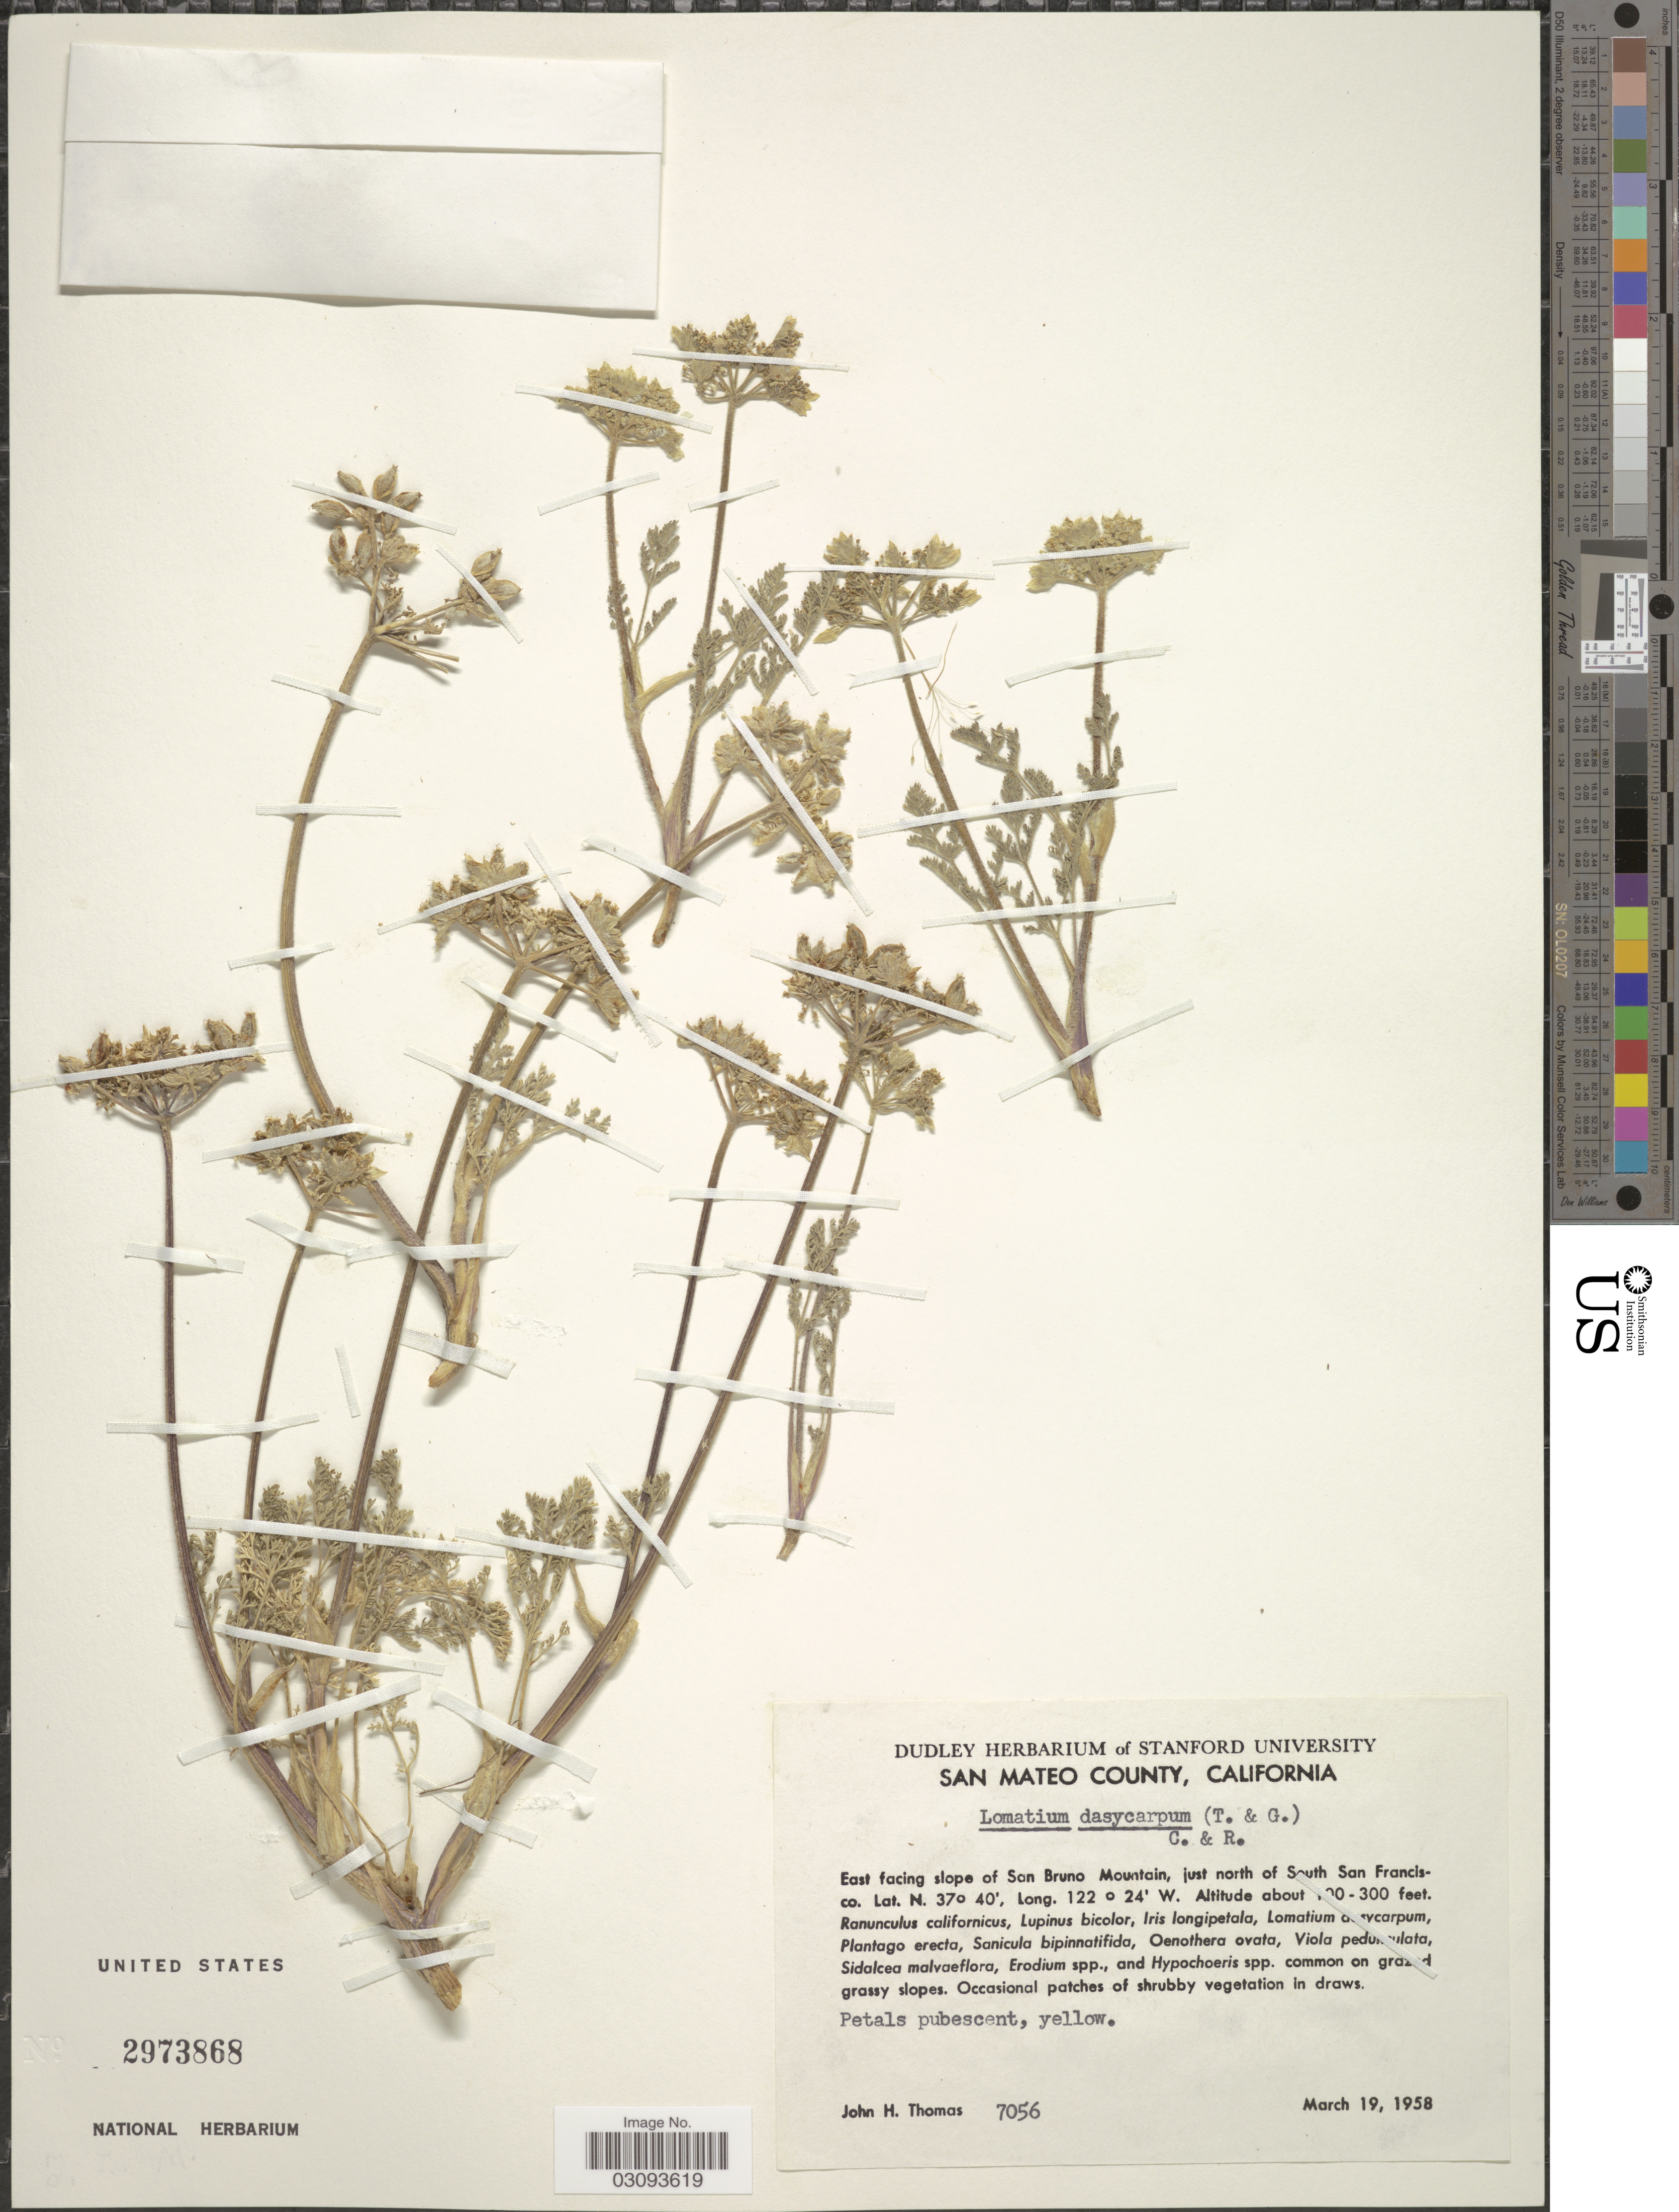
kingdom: Plantae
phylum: Tracheophyta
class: Magnoliopsida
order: Apiales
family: Apiaceae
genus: Lomatium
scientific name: Lomatium dasycarpum subsp. dasycarpum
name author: (Torr.) J.M. Coult. & Rose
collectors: J. H. Thomas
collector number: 7056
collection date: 1958-03-19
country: United States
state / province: California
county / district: San Mateo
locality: San Mateo County. East facing slope of San Bruno Mountain, just north of South San Francisco.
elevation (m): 30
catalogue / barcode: US 2973868